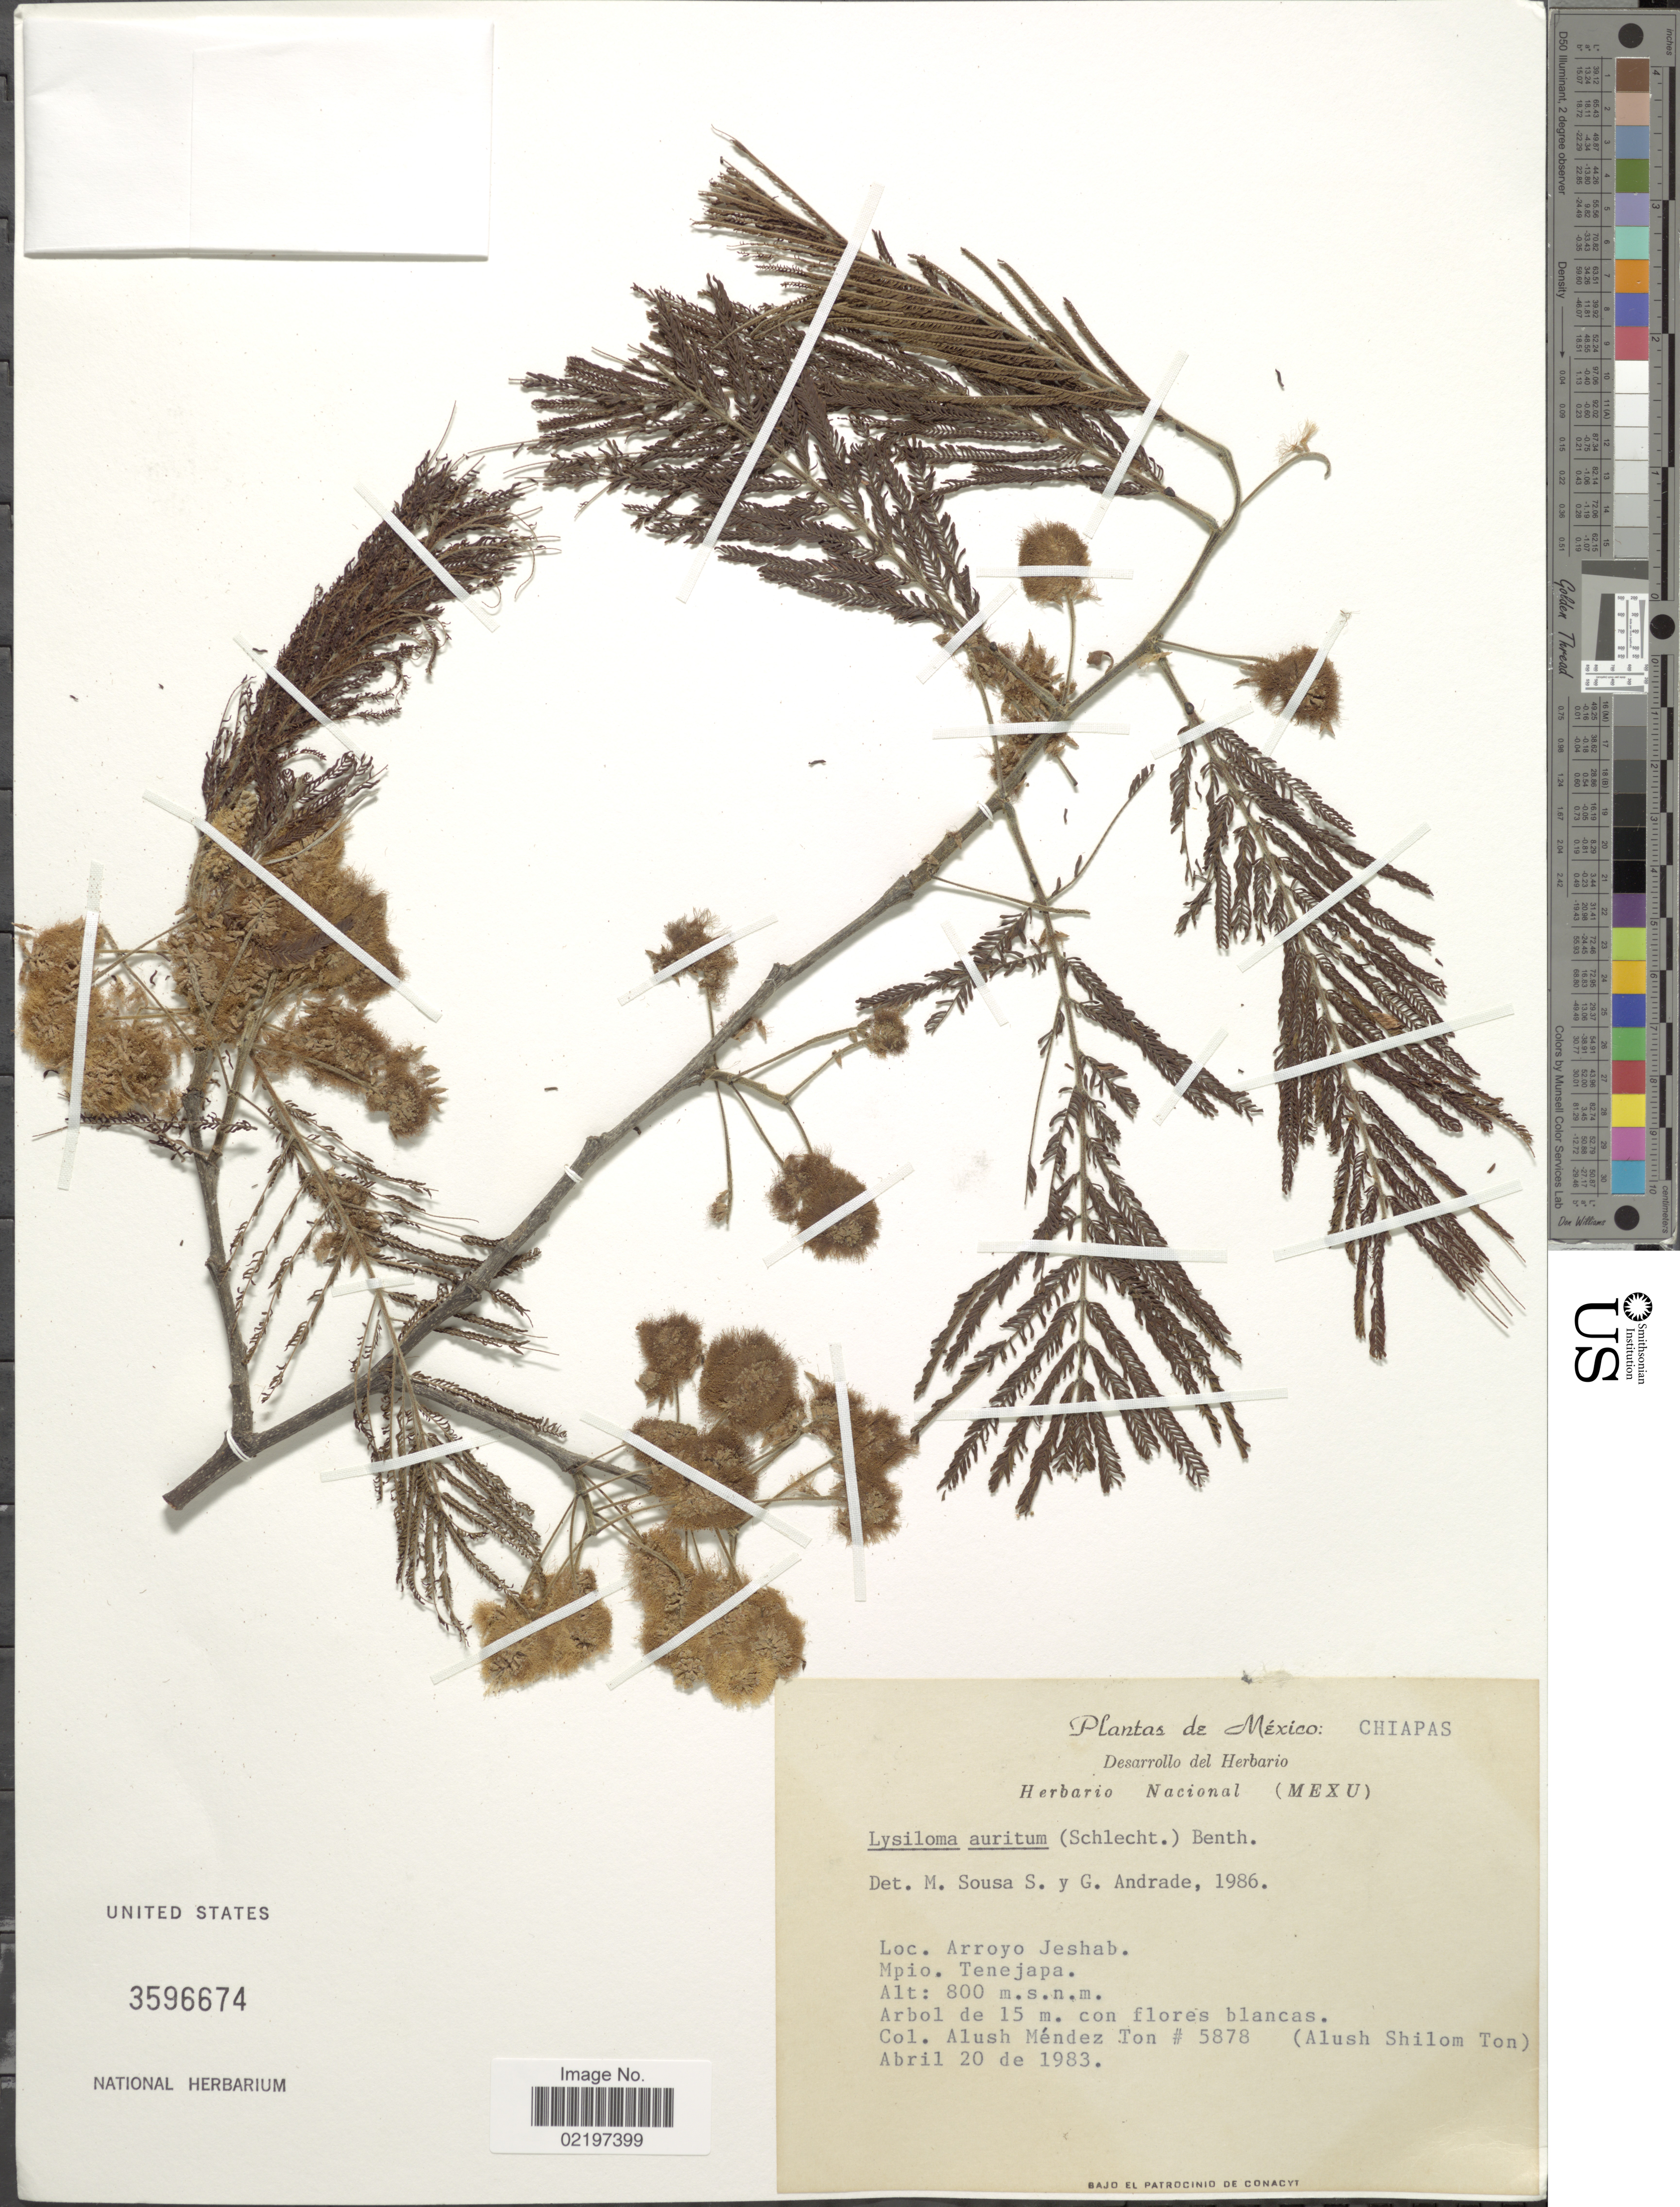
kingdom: Plantae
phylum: Tracheophyta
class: Magnoliopsida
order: Fabales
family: Fabaceae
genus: Lysiloma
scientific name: Lysiloma auritum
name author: (Schltdl.) Benth.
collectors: A. M. Ton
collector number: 5878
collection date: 1983-04-20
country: Mexico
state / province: Chiapas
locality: Arroyo Jeshab, Mpio. Tenejapa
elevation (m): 800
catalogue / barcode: US 3596674